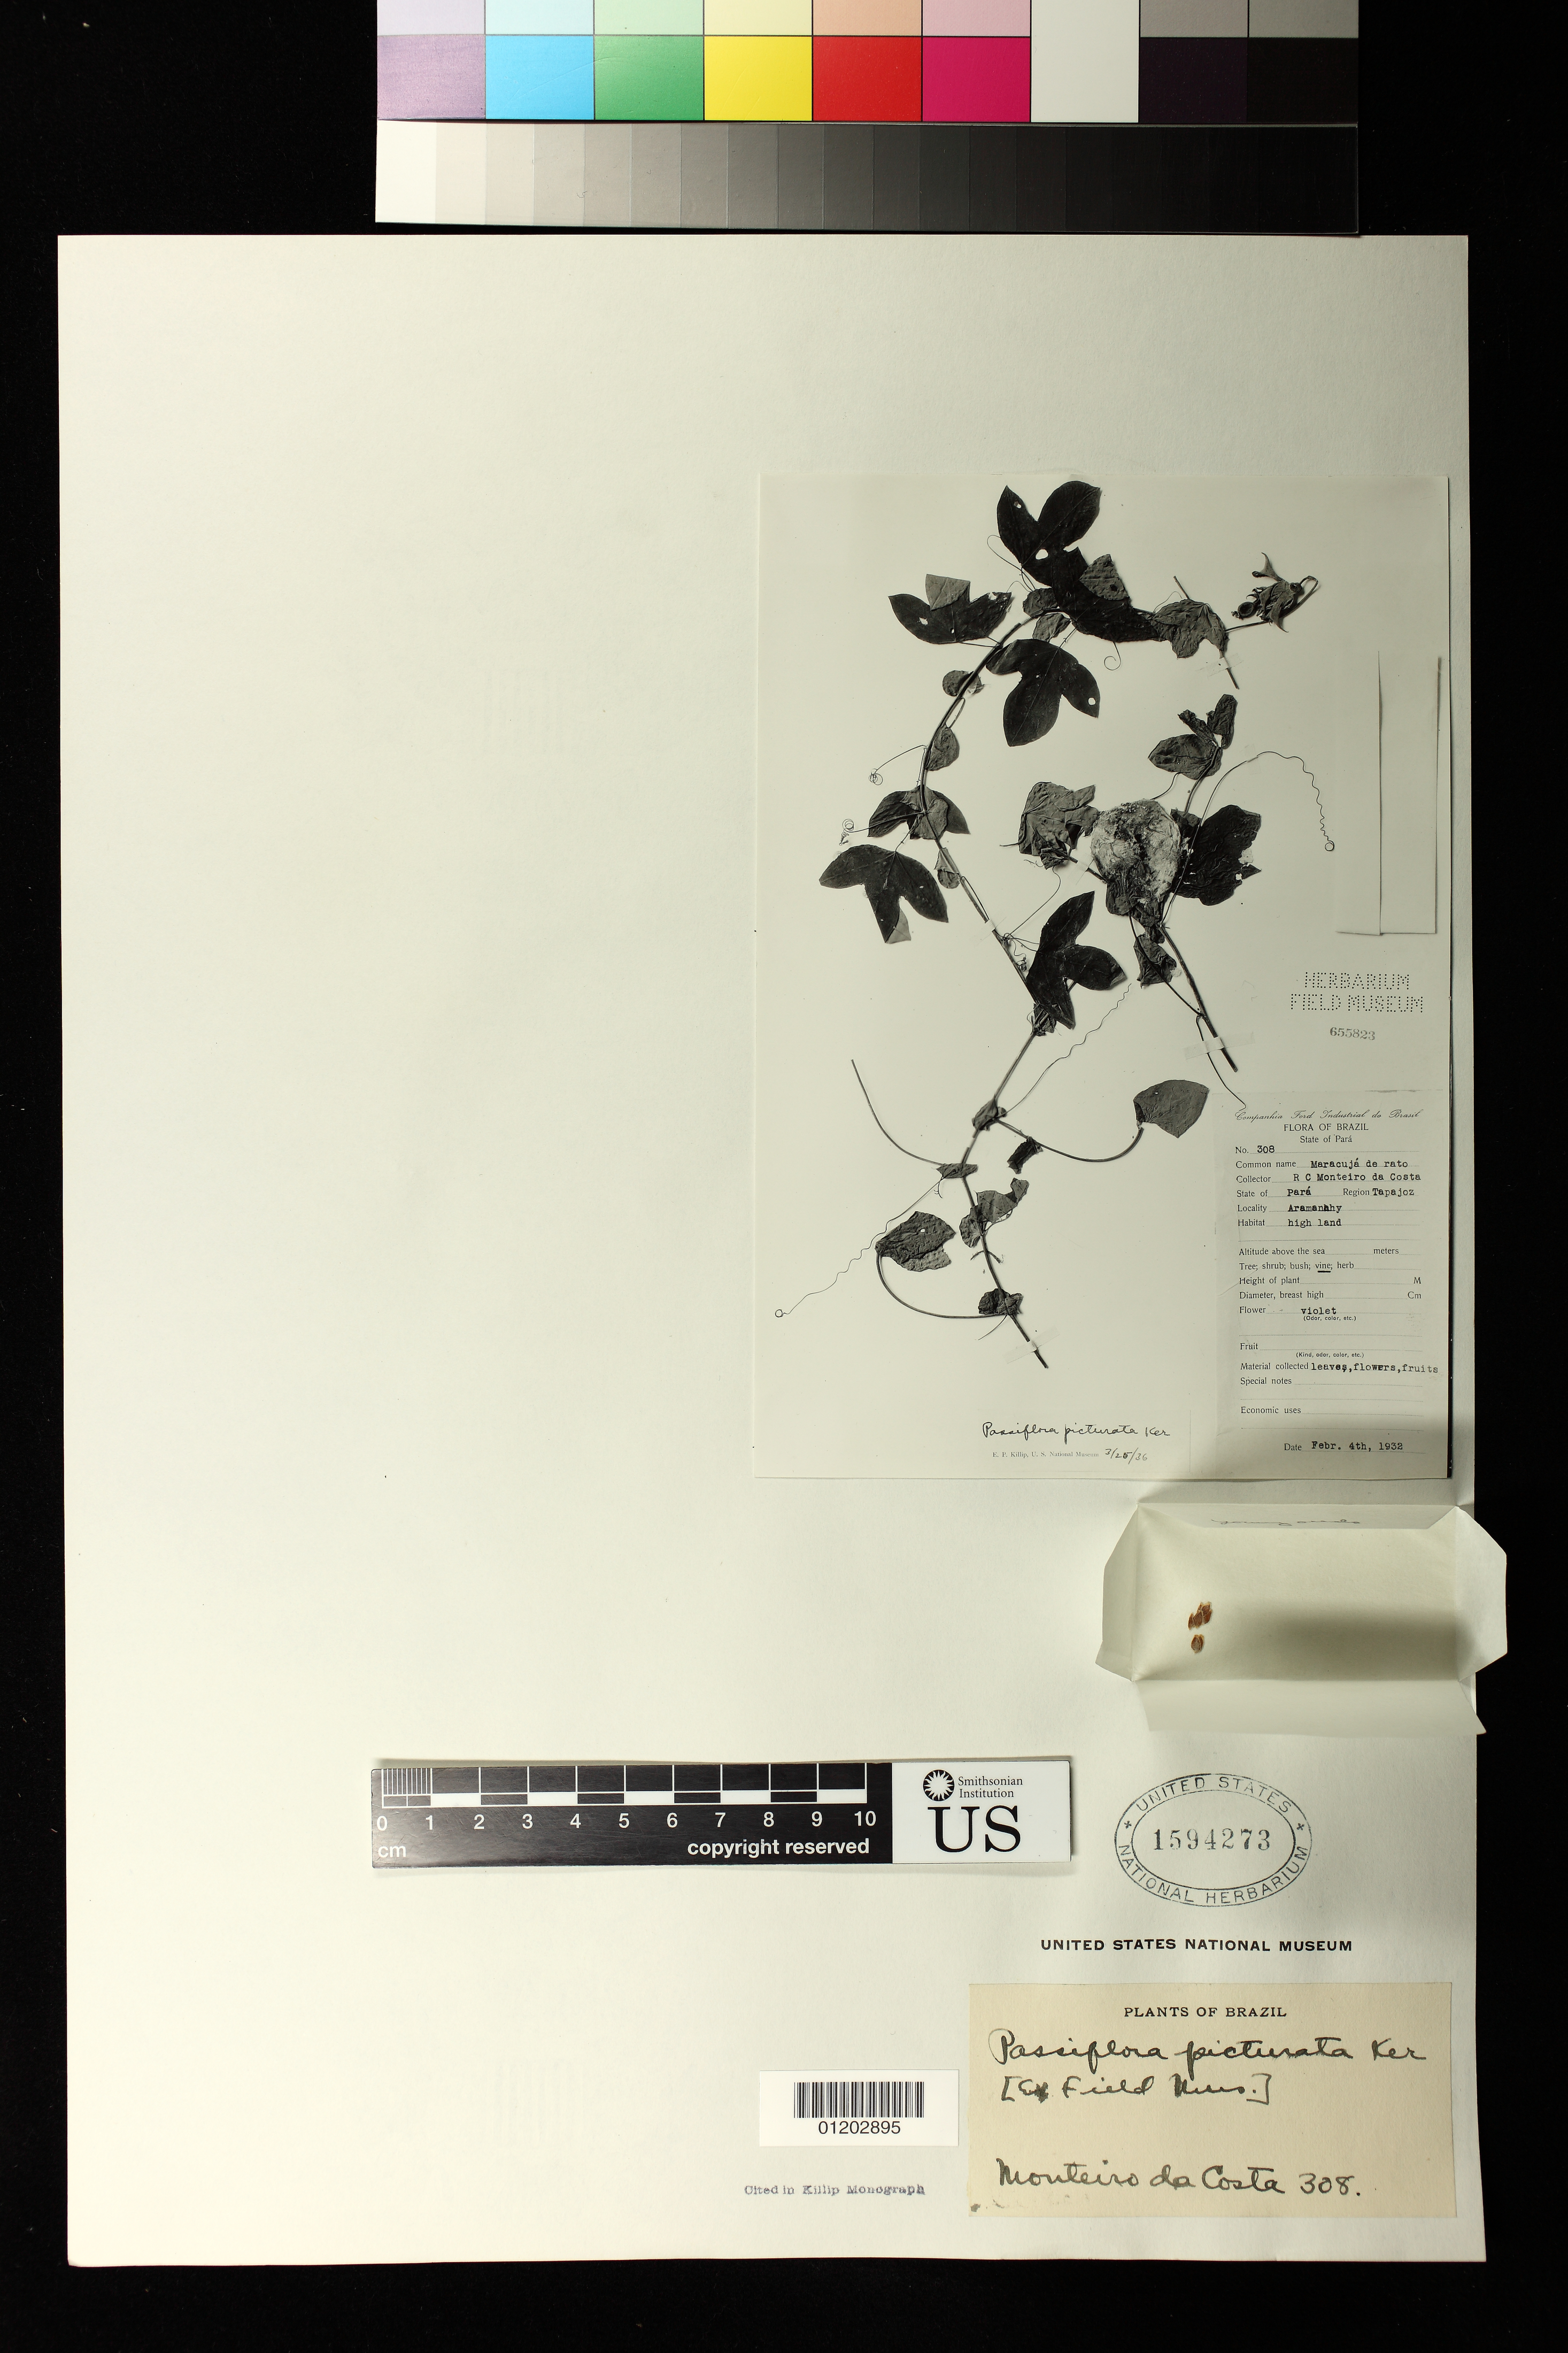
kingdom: Plantae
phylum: Tracheophyta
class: Magnoliopsida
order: Malpighiales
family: Passifloraceae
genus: Passiflora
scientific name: Passiflora picturata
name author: Ker Gawl.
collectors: R. Monteiro da Costa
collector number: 308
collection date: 1932-02-04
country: Brazil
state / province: Pará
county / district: Tapajoz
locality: Aramanahy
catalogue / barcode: US 1594273